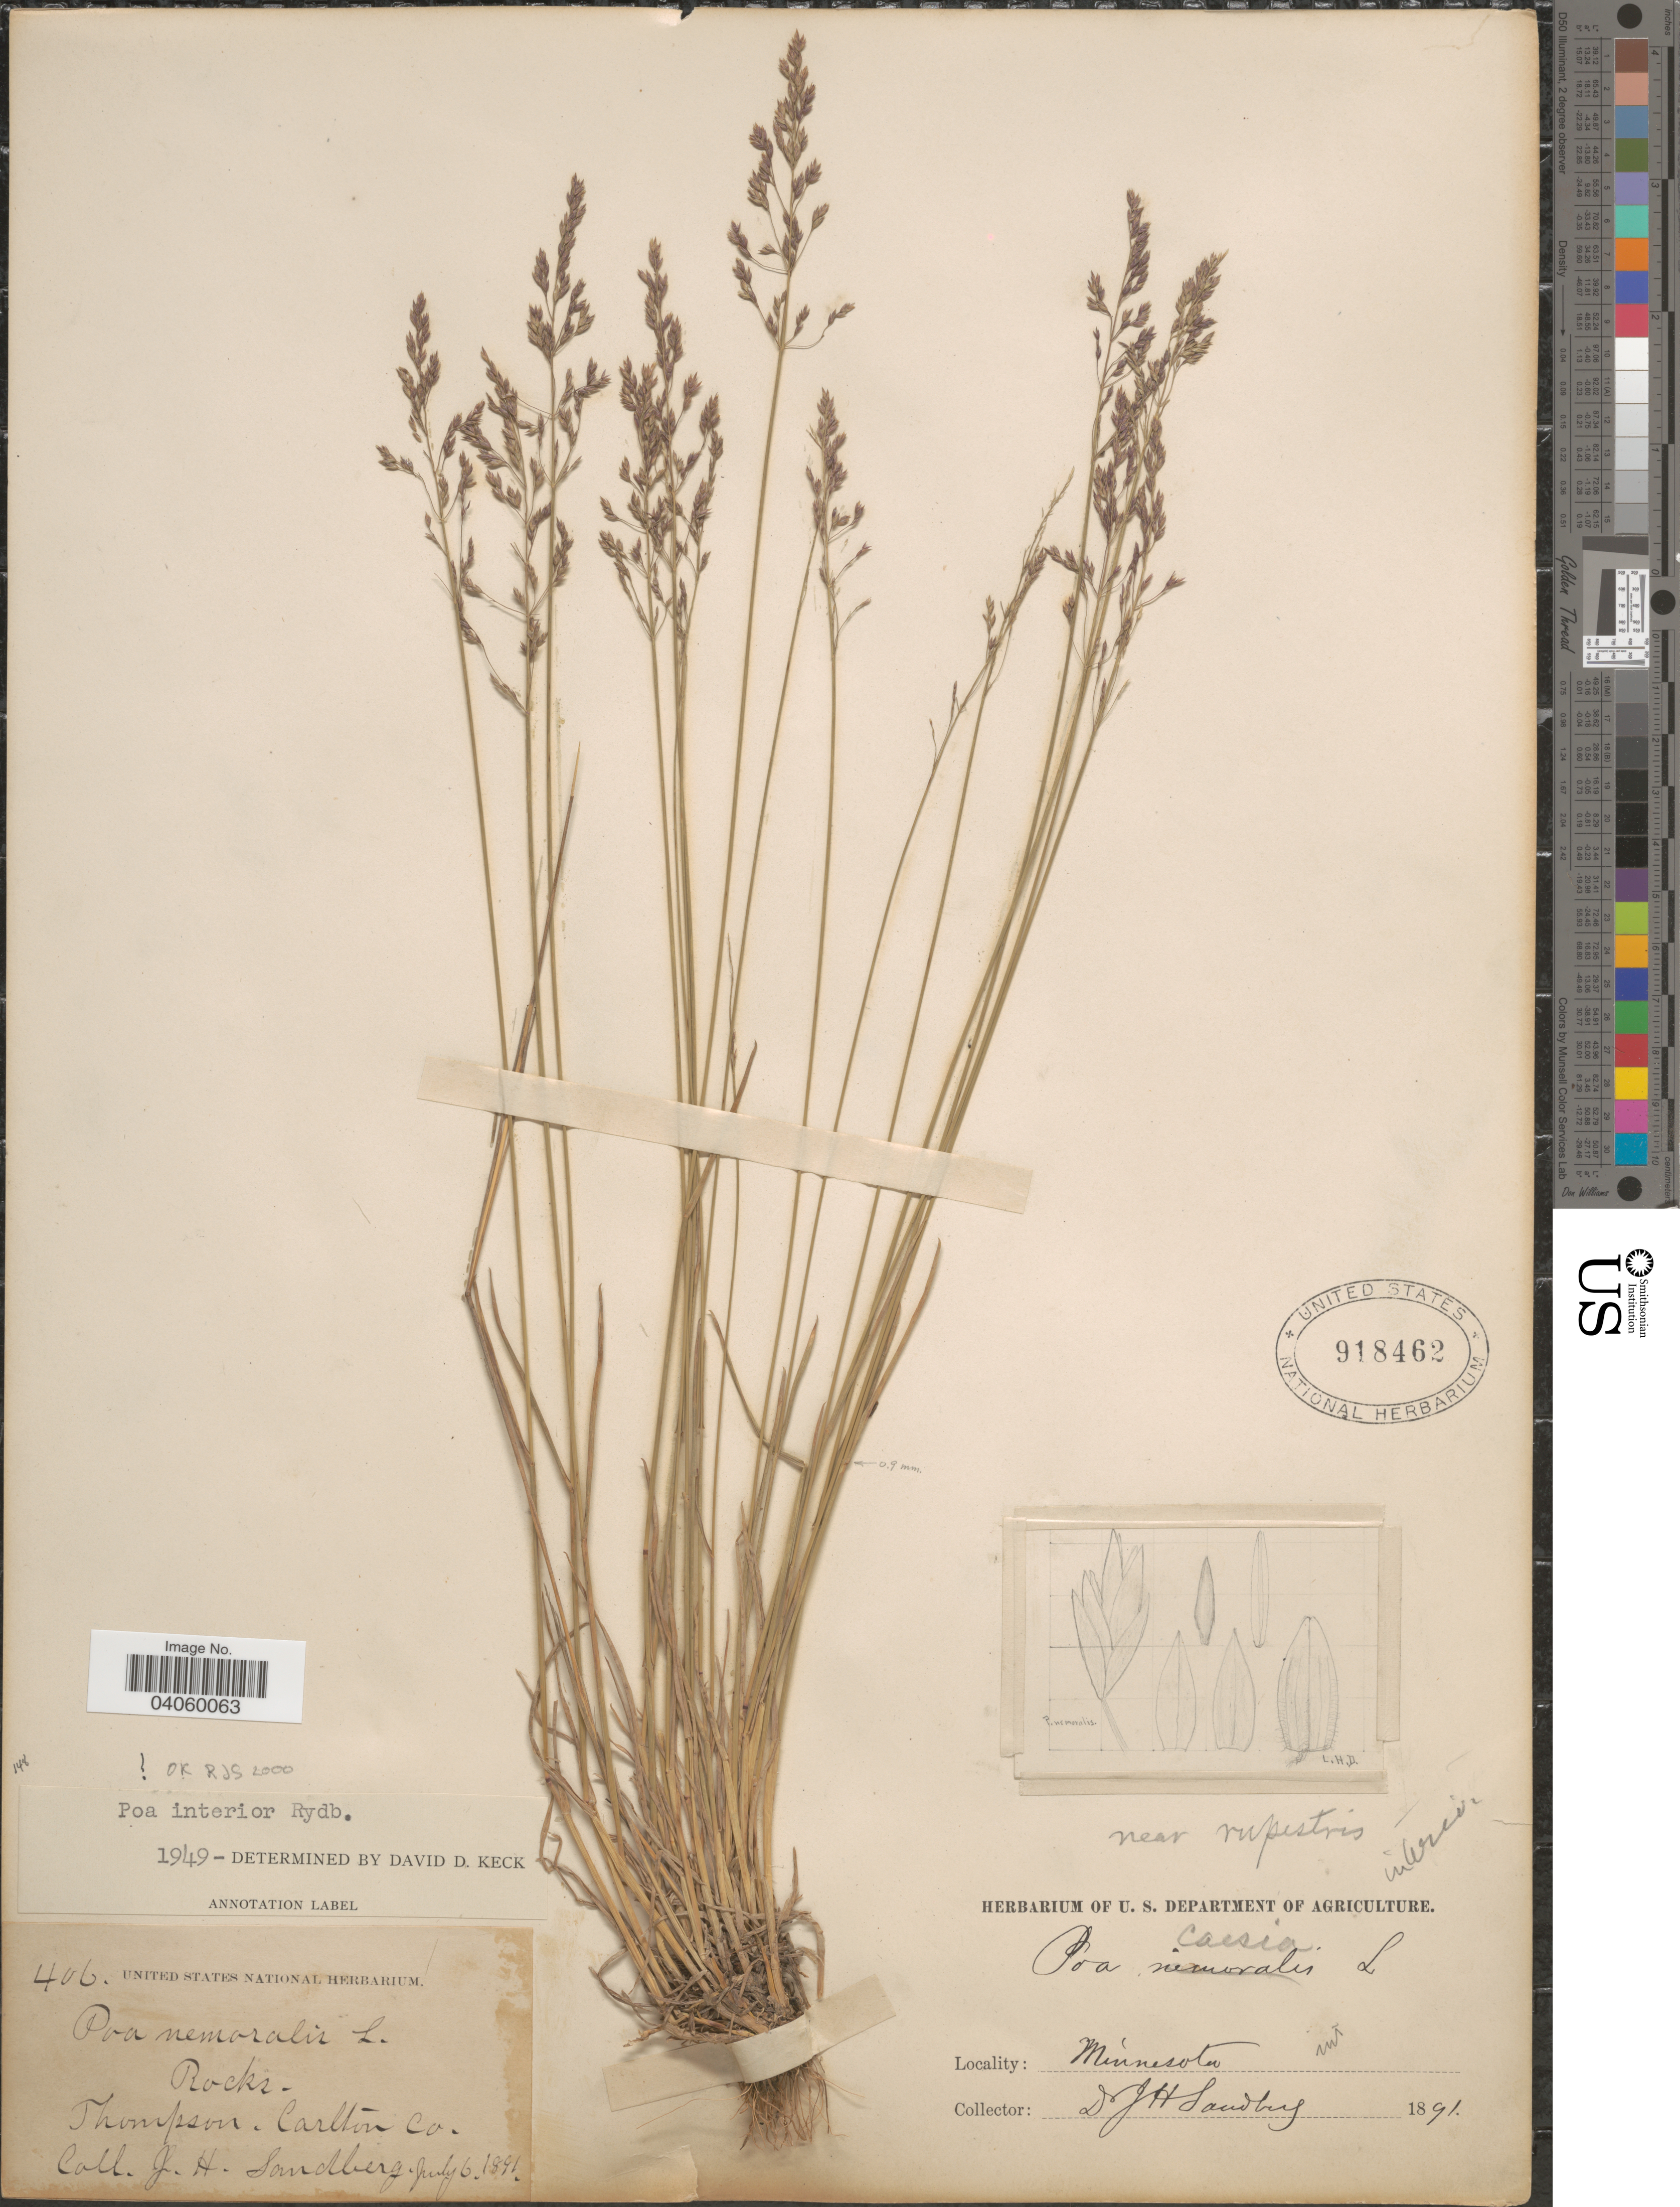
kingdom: Plantae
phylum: Tracheophyta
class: Liliopsida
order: Poales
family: Poaceae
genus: Poa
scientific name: Poa glauca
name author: Vahl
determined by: Soreng, Robert J., Research Associate (BOT), Smithsonian Institution - National Museum of Natural History (UNITED STATES)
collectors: J. H. Sandberg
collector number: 406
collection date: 1891-07-06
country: United States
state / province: Minnesota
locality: Thompson. Carlton Co.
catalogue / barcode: US 918462